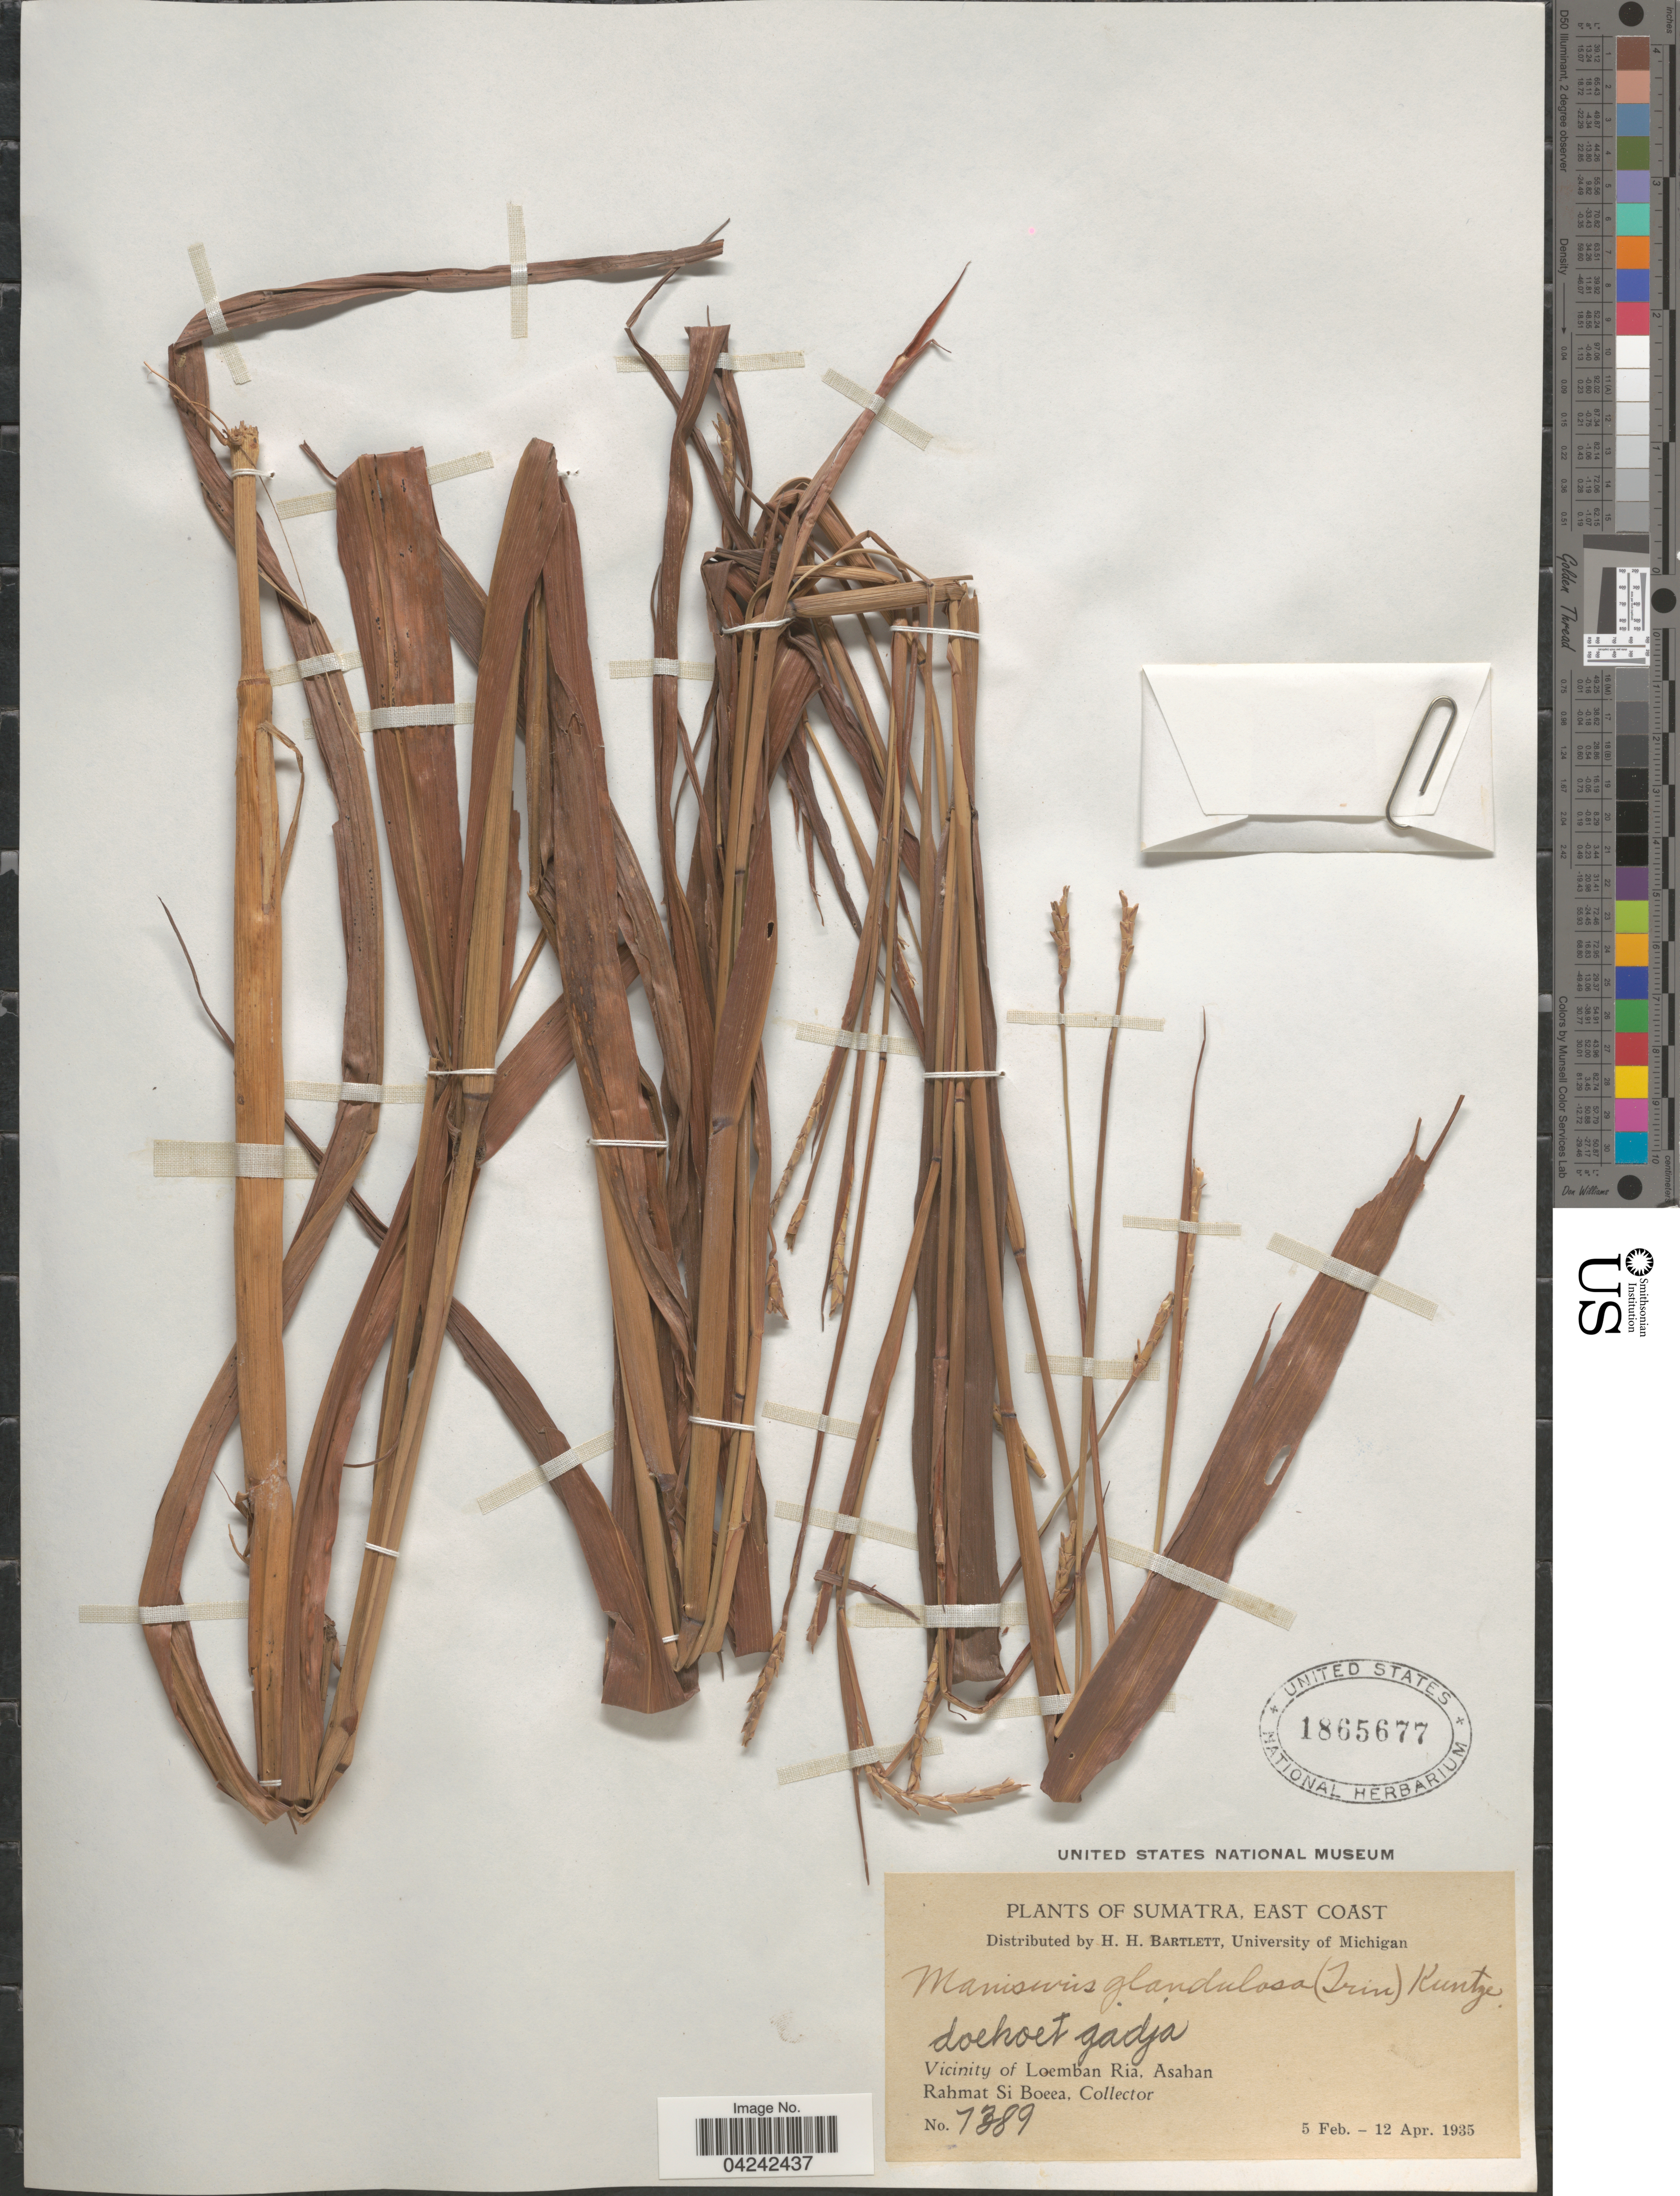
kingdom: Plantae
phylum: Tracheophyta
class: Liliopsida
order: Poales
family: Poaceae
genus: Rottboellia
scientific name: Rottboellia glandulosa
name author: Trin.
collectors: Rahmat Si Boeea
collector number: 7389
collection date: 1935-02-05/1935-04-12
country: Indonesia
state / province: Sumatra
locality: Sumatra, East Coast. Vicinity of Loemban Ria, Asahan.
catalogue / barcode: US 1865677